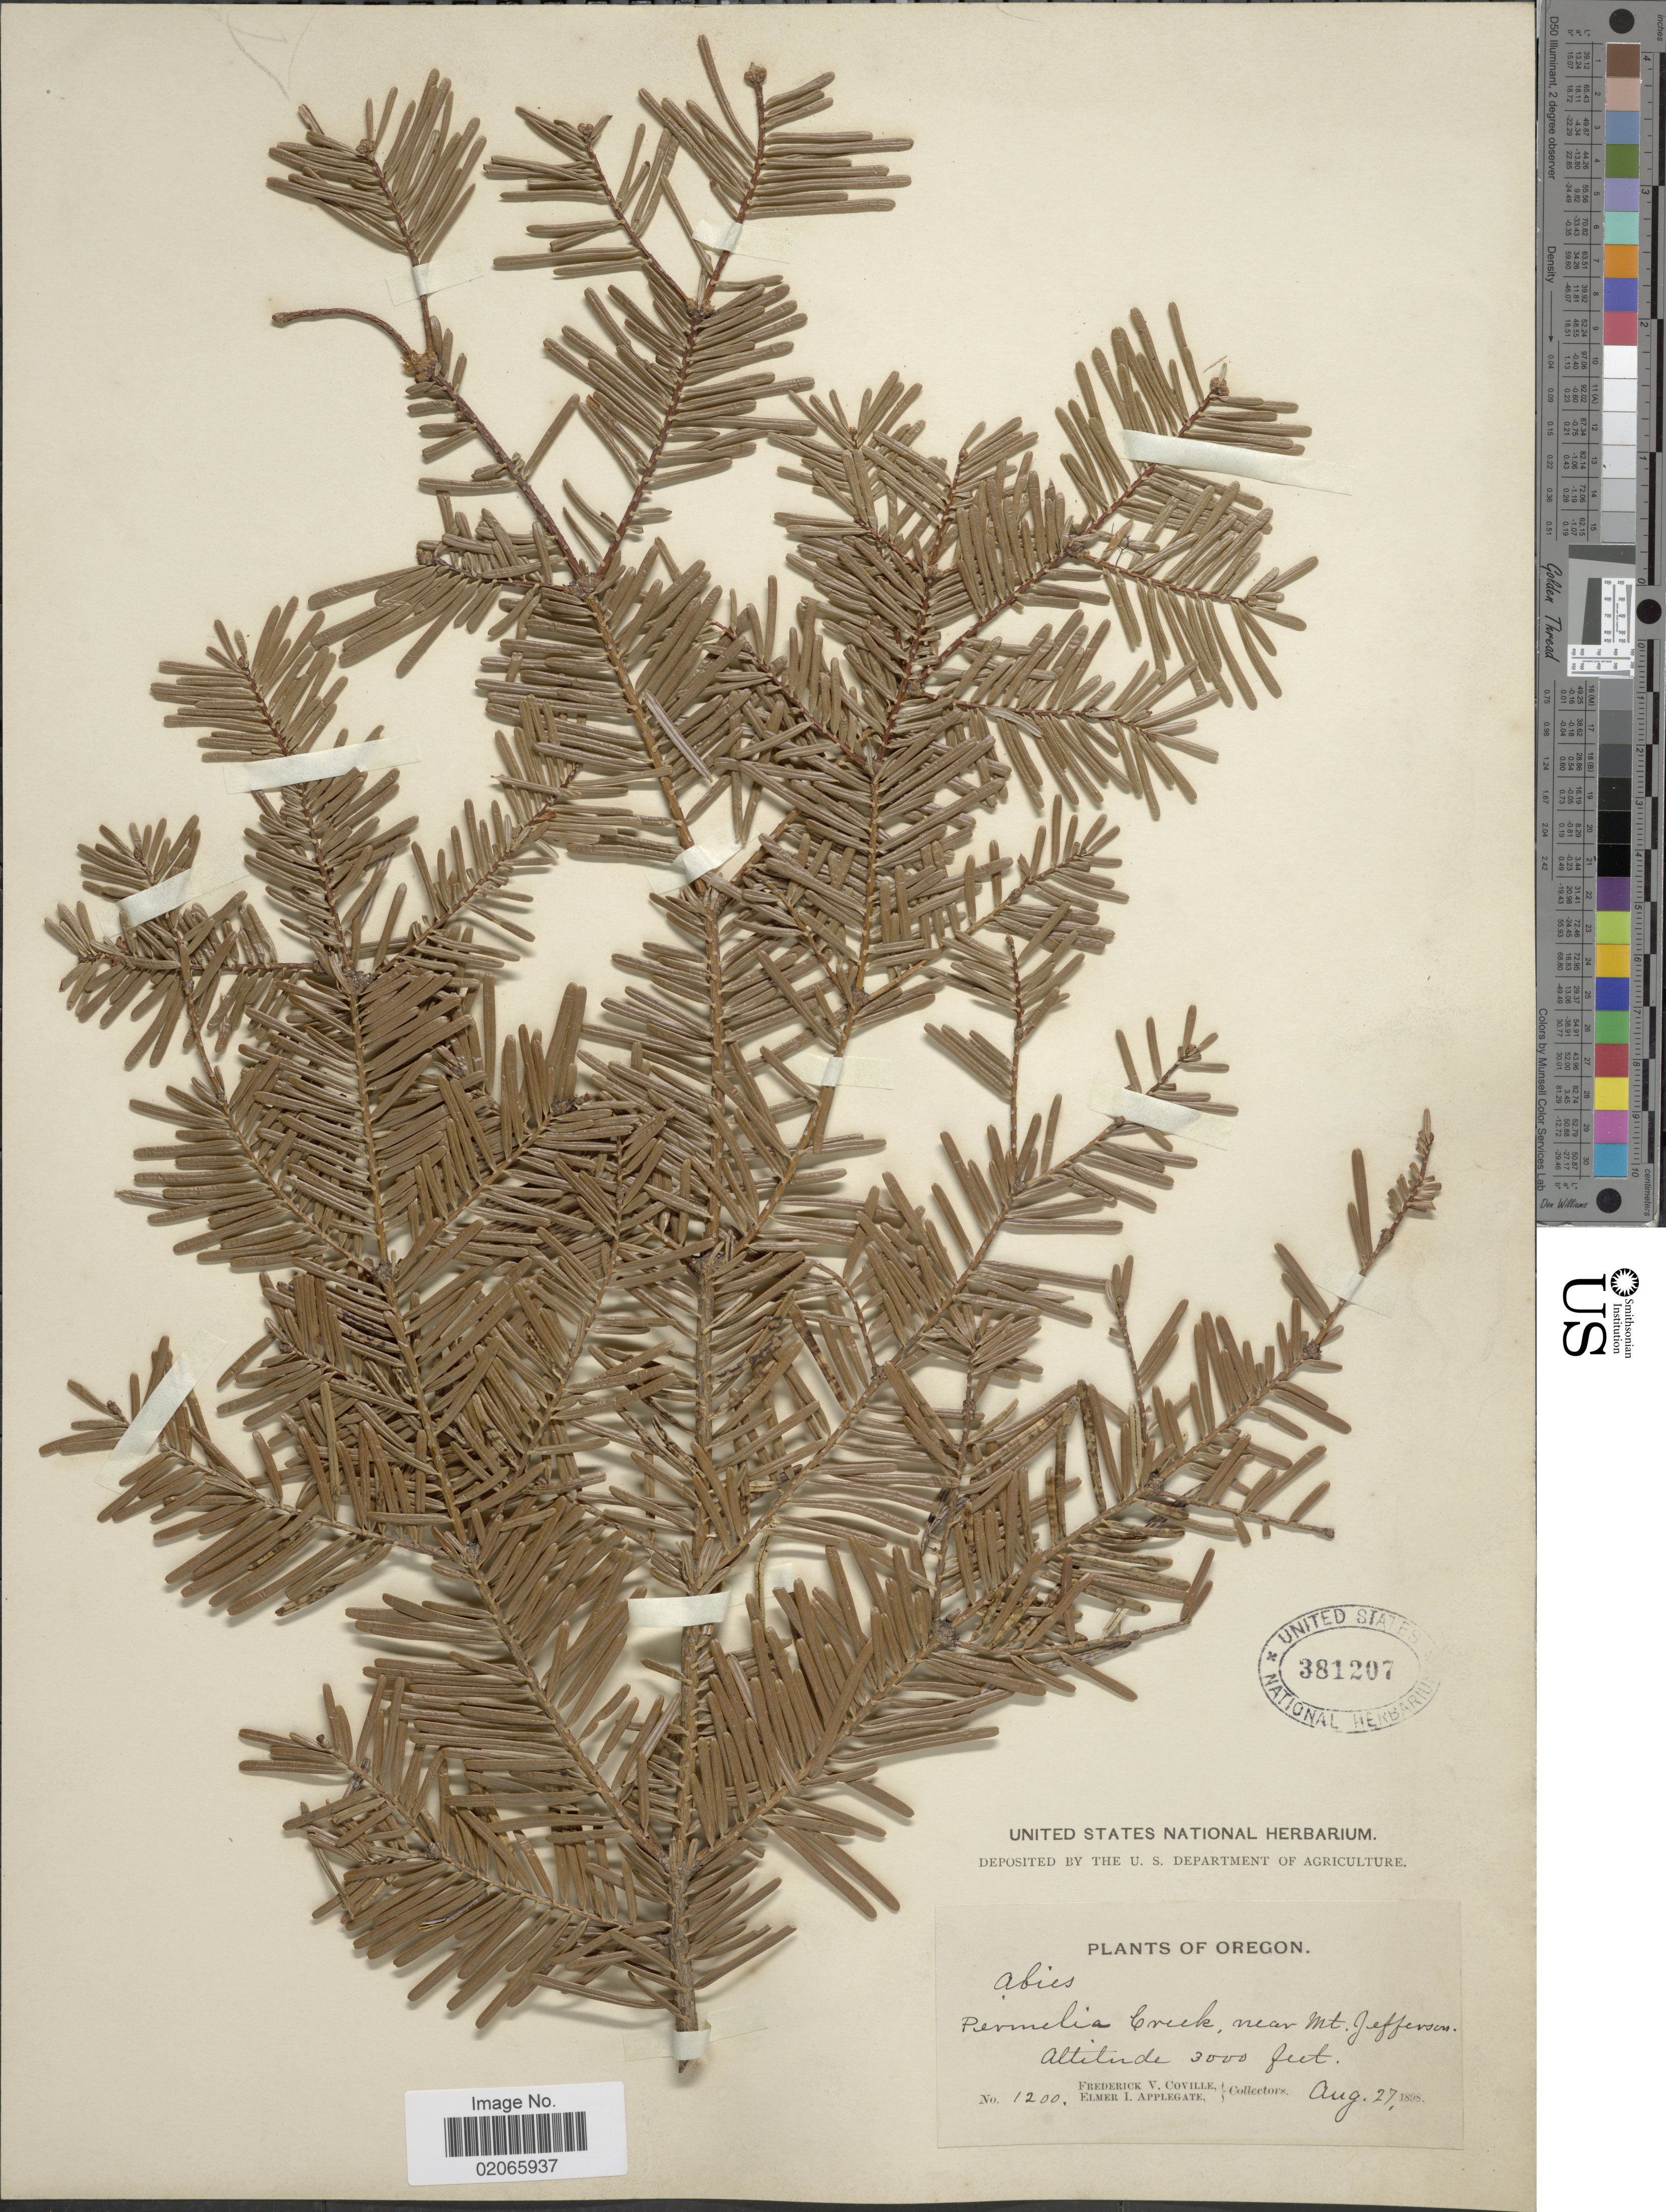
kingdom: Plantae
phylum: Tracheophyta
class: Pinopsida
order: Pinales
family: Pinaceae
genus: Abies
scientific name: Abies sp.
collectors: F. V. Coville & E. I. Applegate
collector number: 1200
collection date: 1898-08-27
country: United States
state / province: Oregon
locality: Permelia Creek, near Mt. Jefferson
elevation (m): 914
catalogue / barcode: US 381207